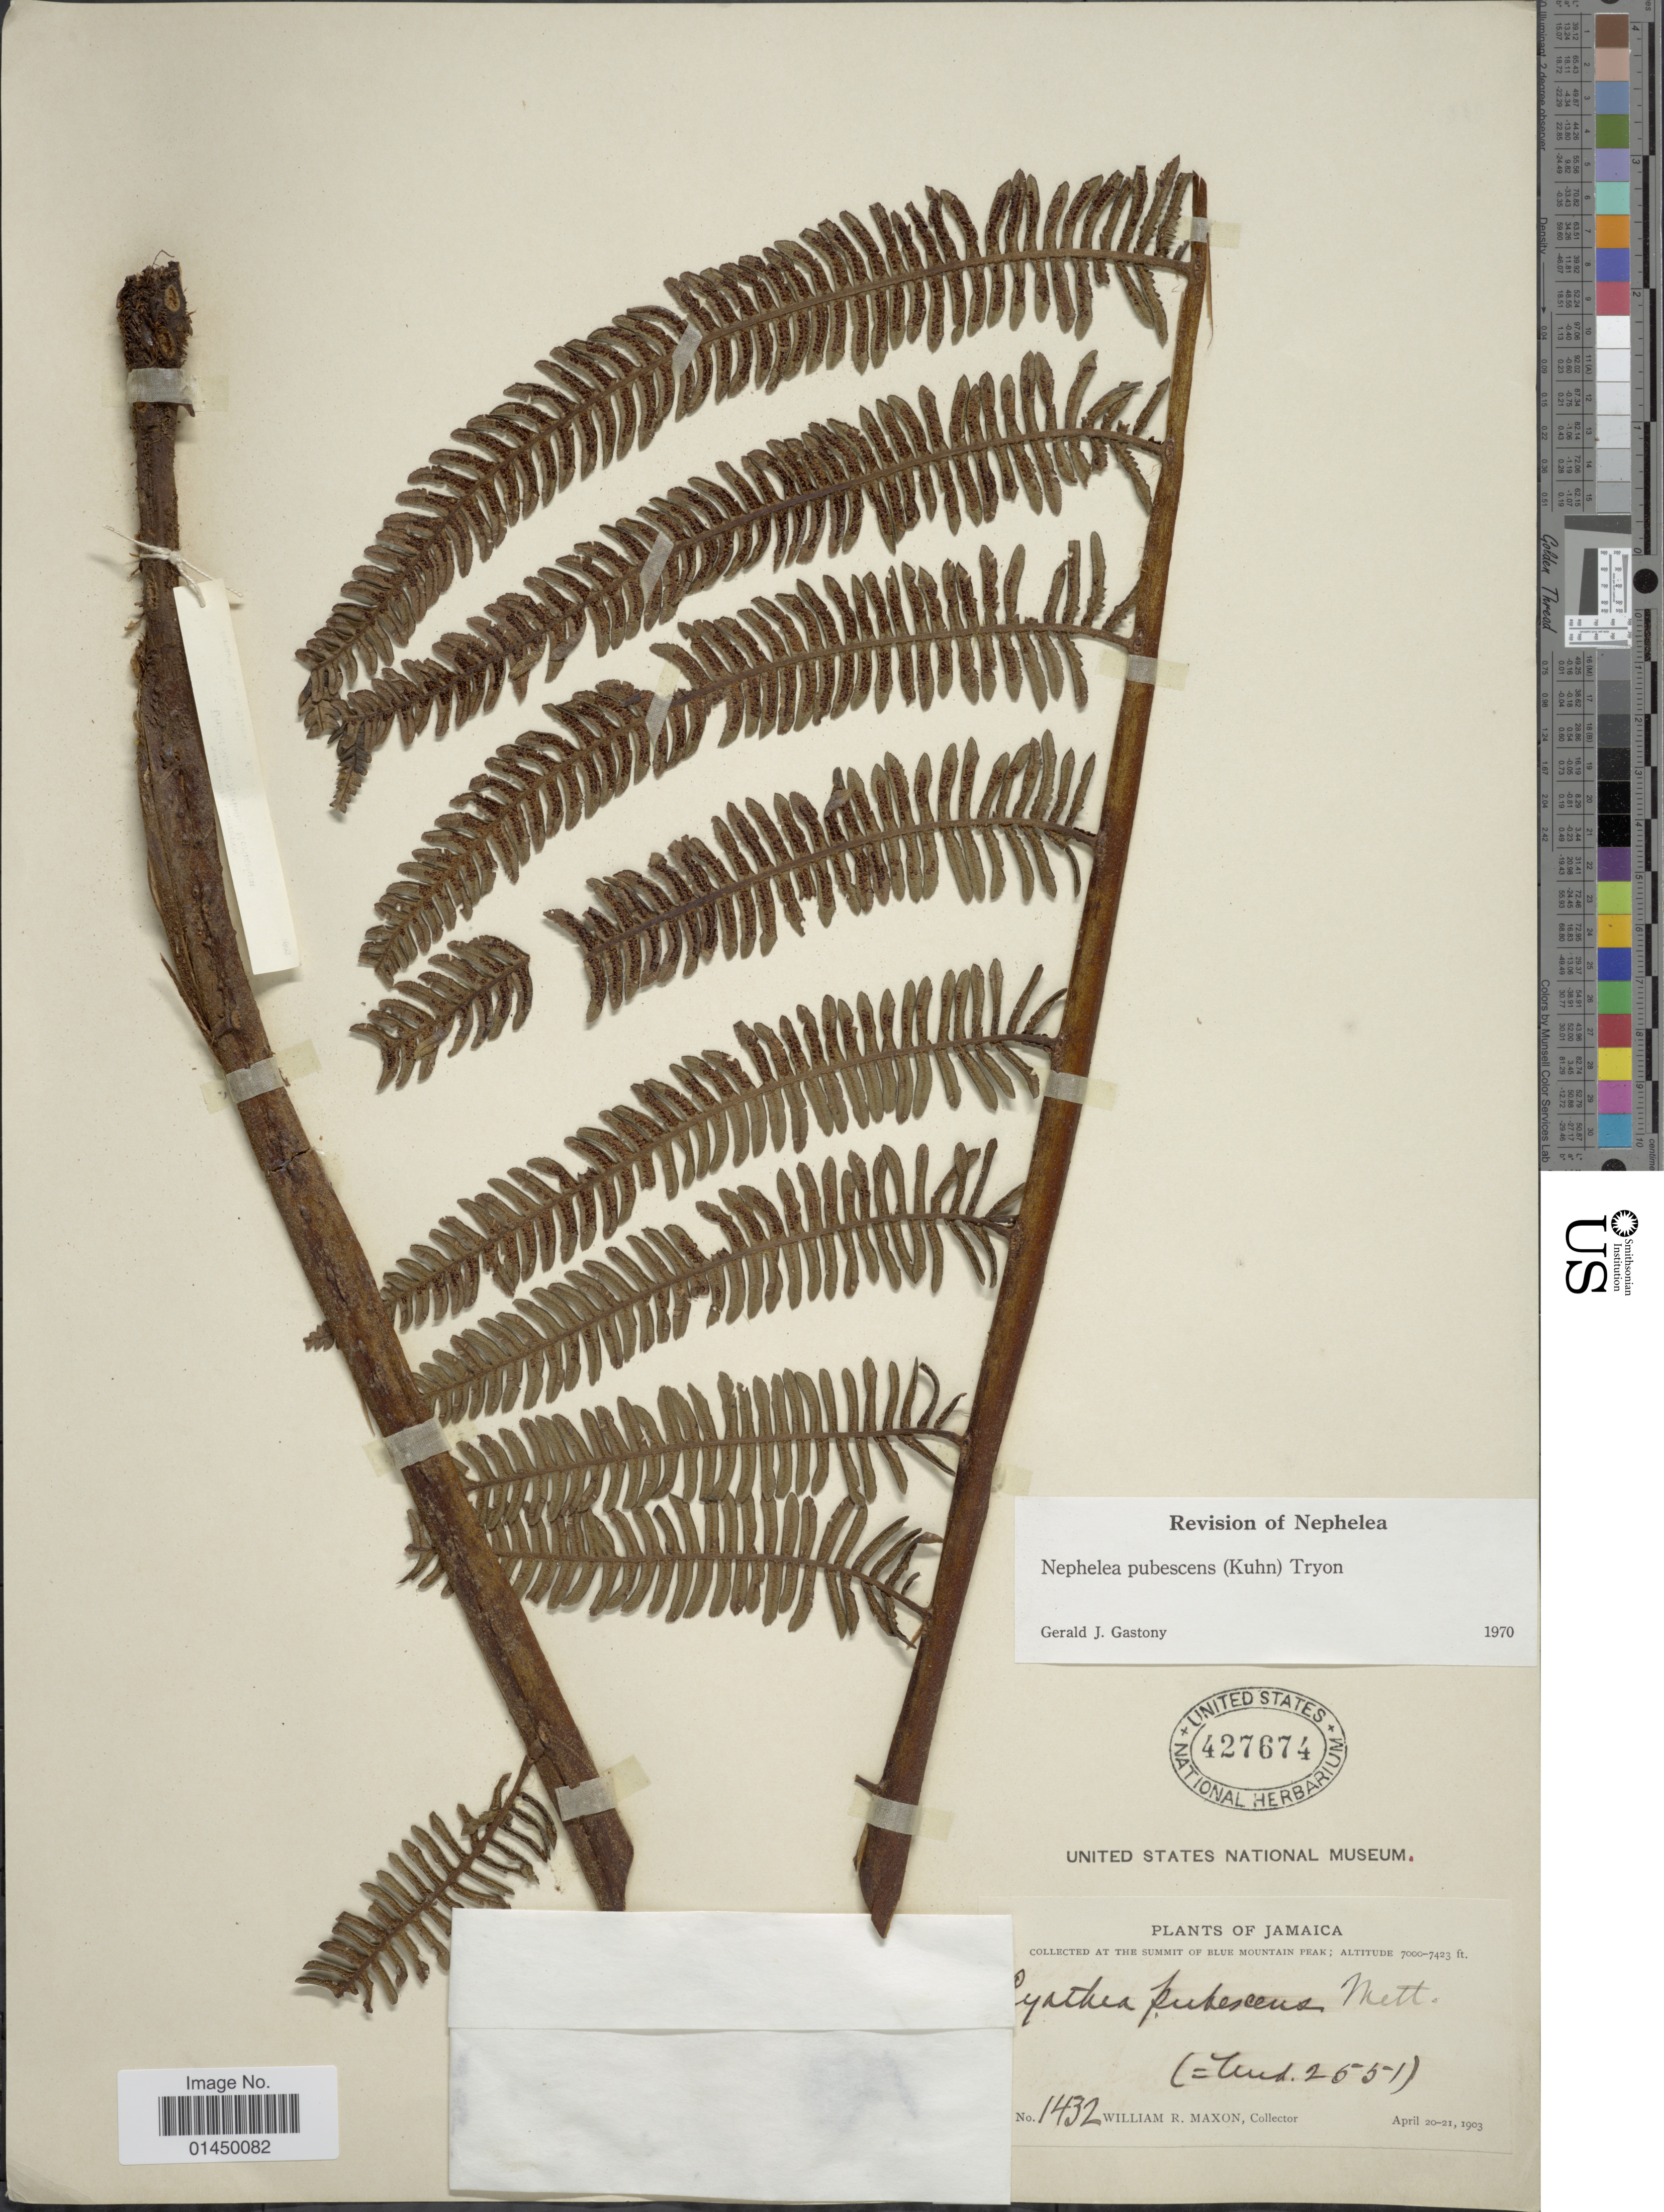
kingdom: Plantae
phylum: Tracheophyta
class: Polypodiopsida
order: Cyatheales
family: Cyatheaceae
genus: Cyathea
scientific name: Cyathea bipinnatifida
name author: (Baker) Domin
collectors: W. R. Maxon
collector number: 1432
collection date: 1903-04-20/1903-04-21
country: Jamaica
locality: At the summit of Blue Mountains Peak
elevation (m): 2134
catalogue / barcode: US 427674